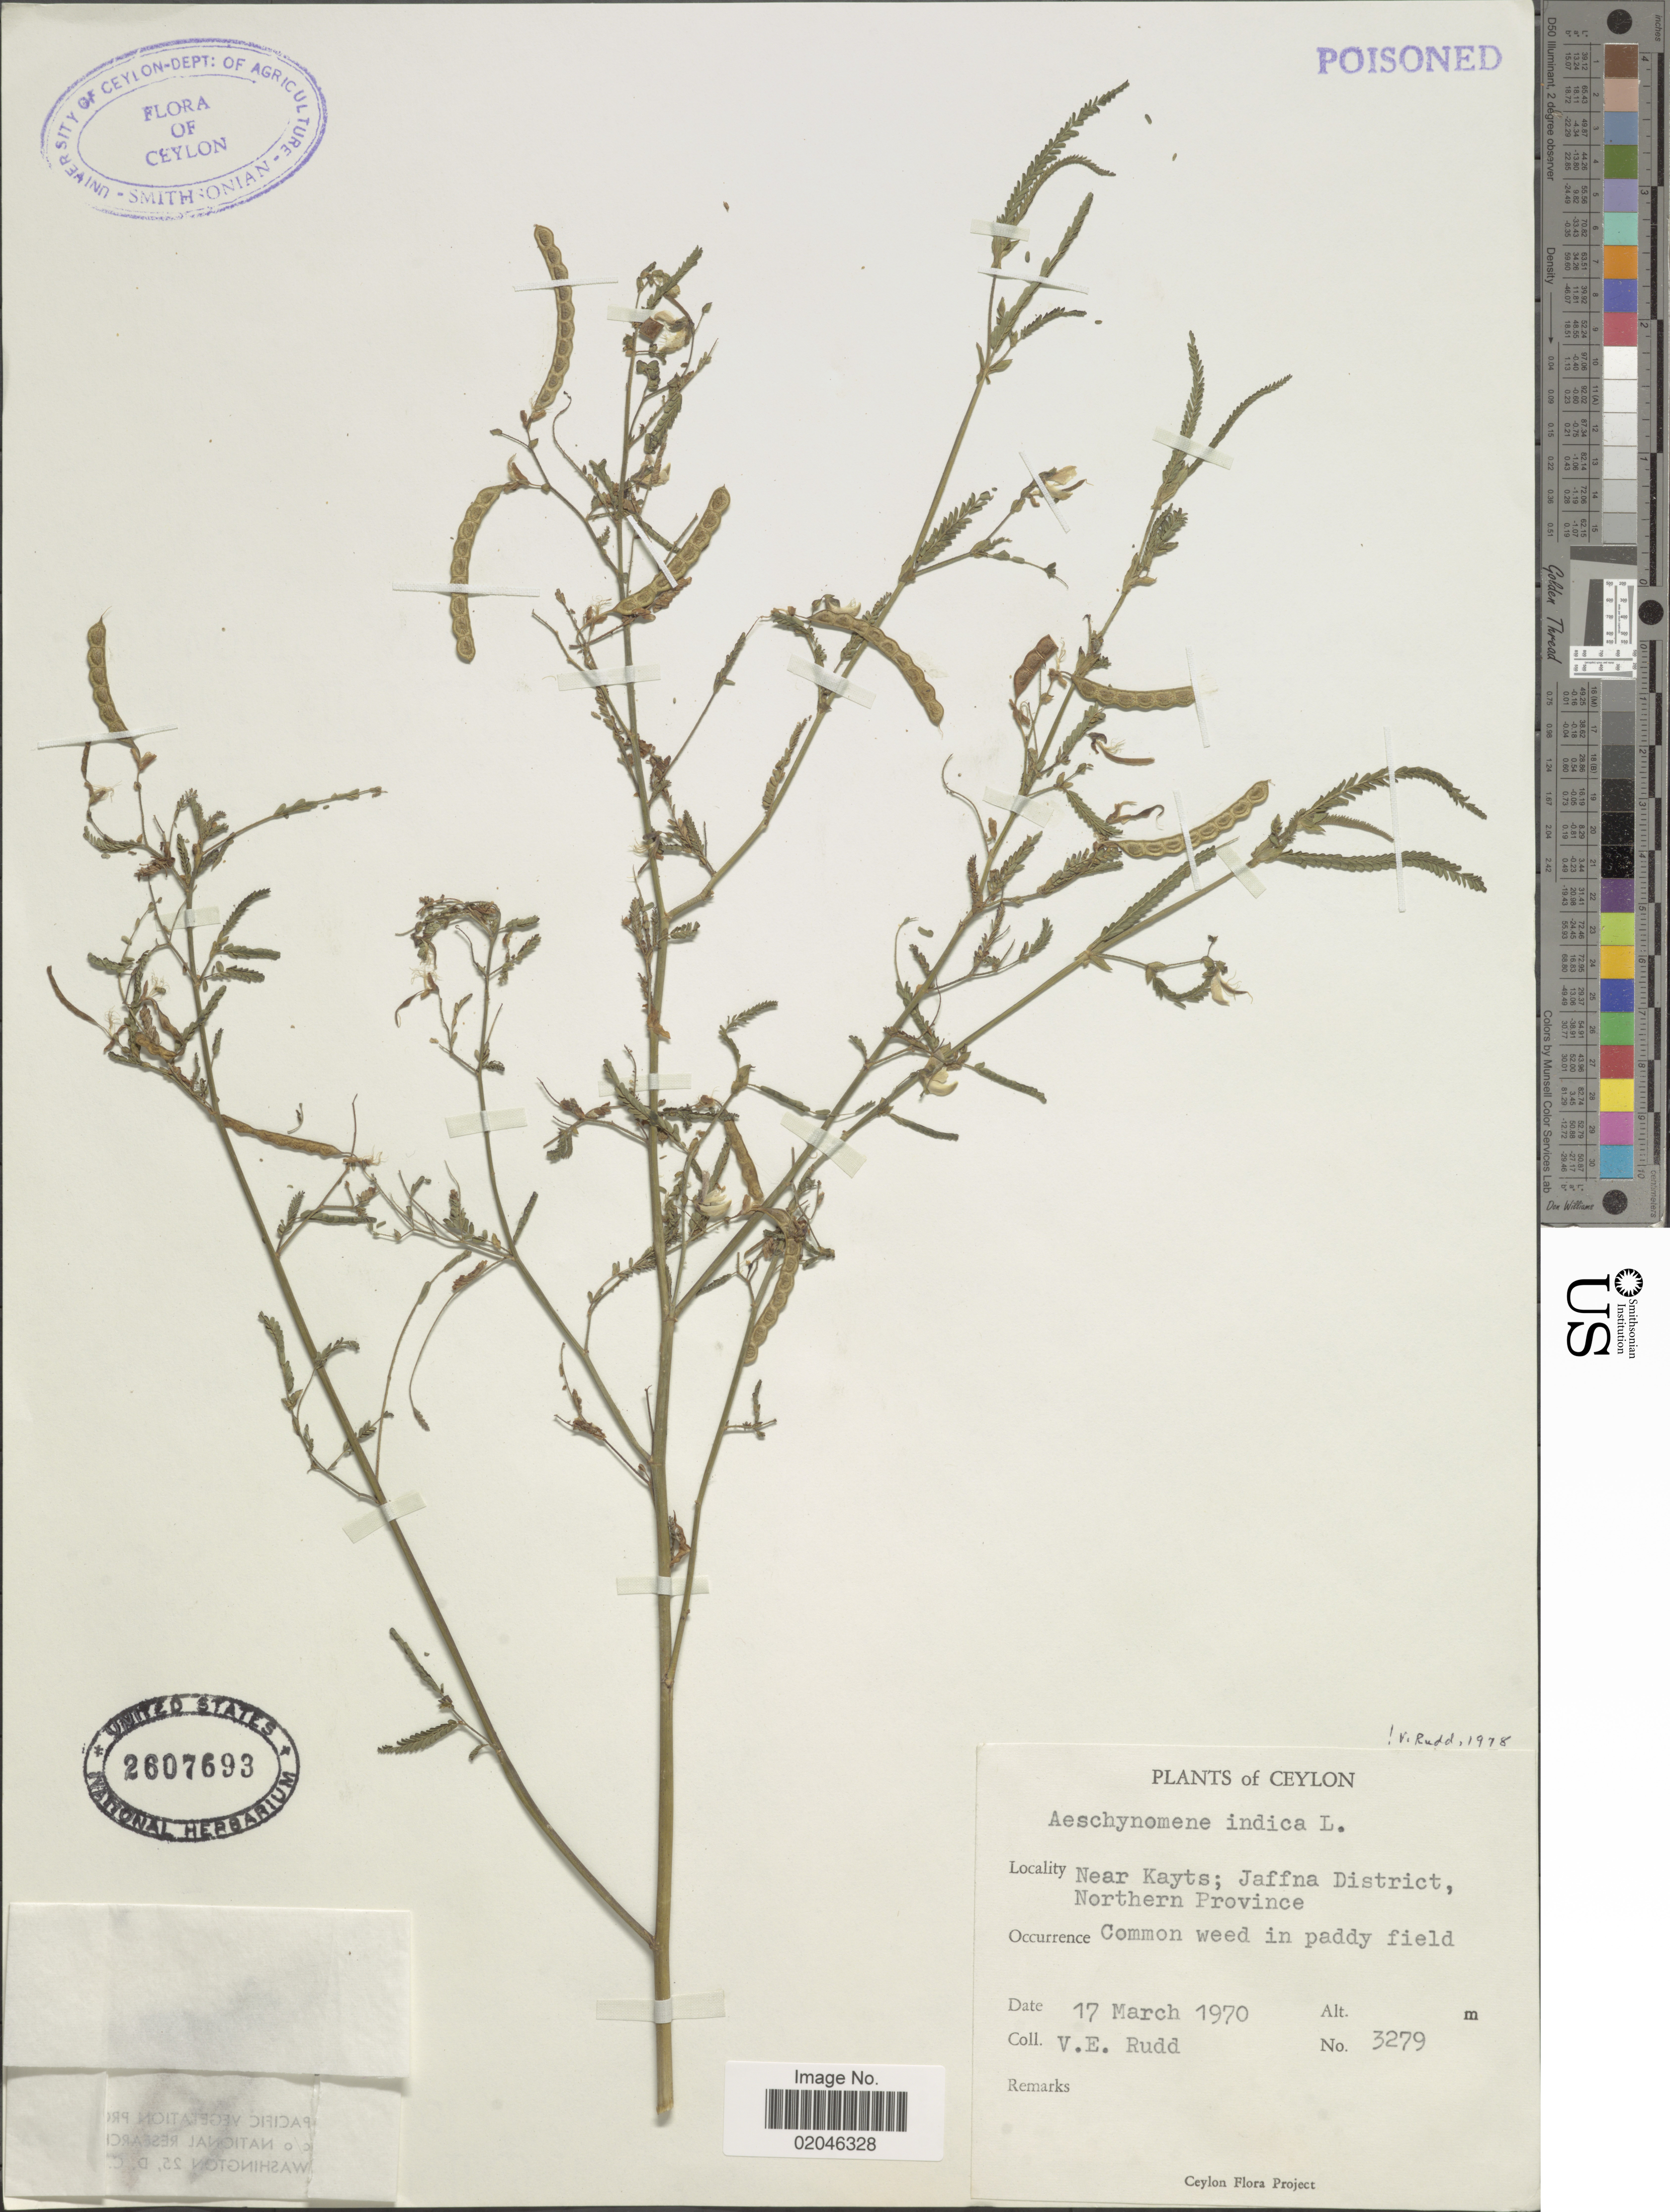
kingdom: Plantae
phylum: Tracheophyta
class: Magnoliopsida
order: Fabales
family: Fabaceae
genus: Aeschynomene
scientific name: Aeschynomene indica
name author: L.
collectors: V. E. Rudd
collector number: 3279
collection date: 1970-03-17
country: Sri Lanka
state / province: Northern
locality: Ceylon. Near Kayts; Jaffna District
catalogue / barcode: US 2607693